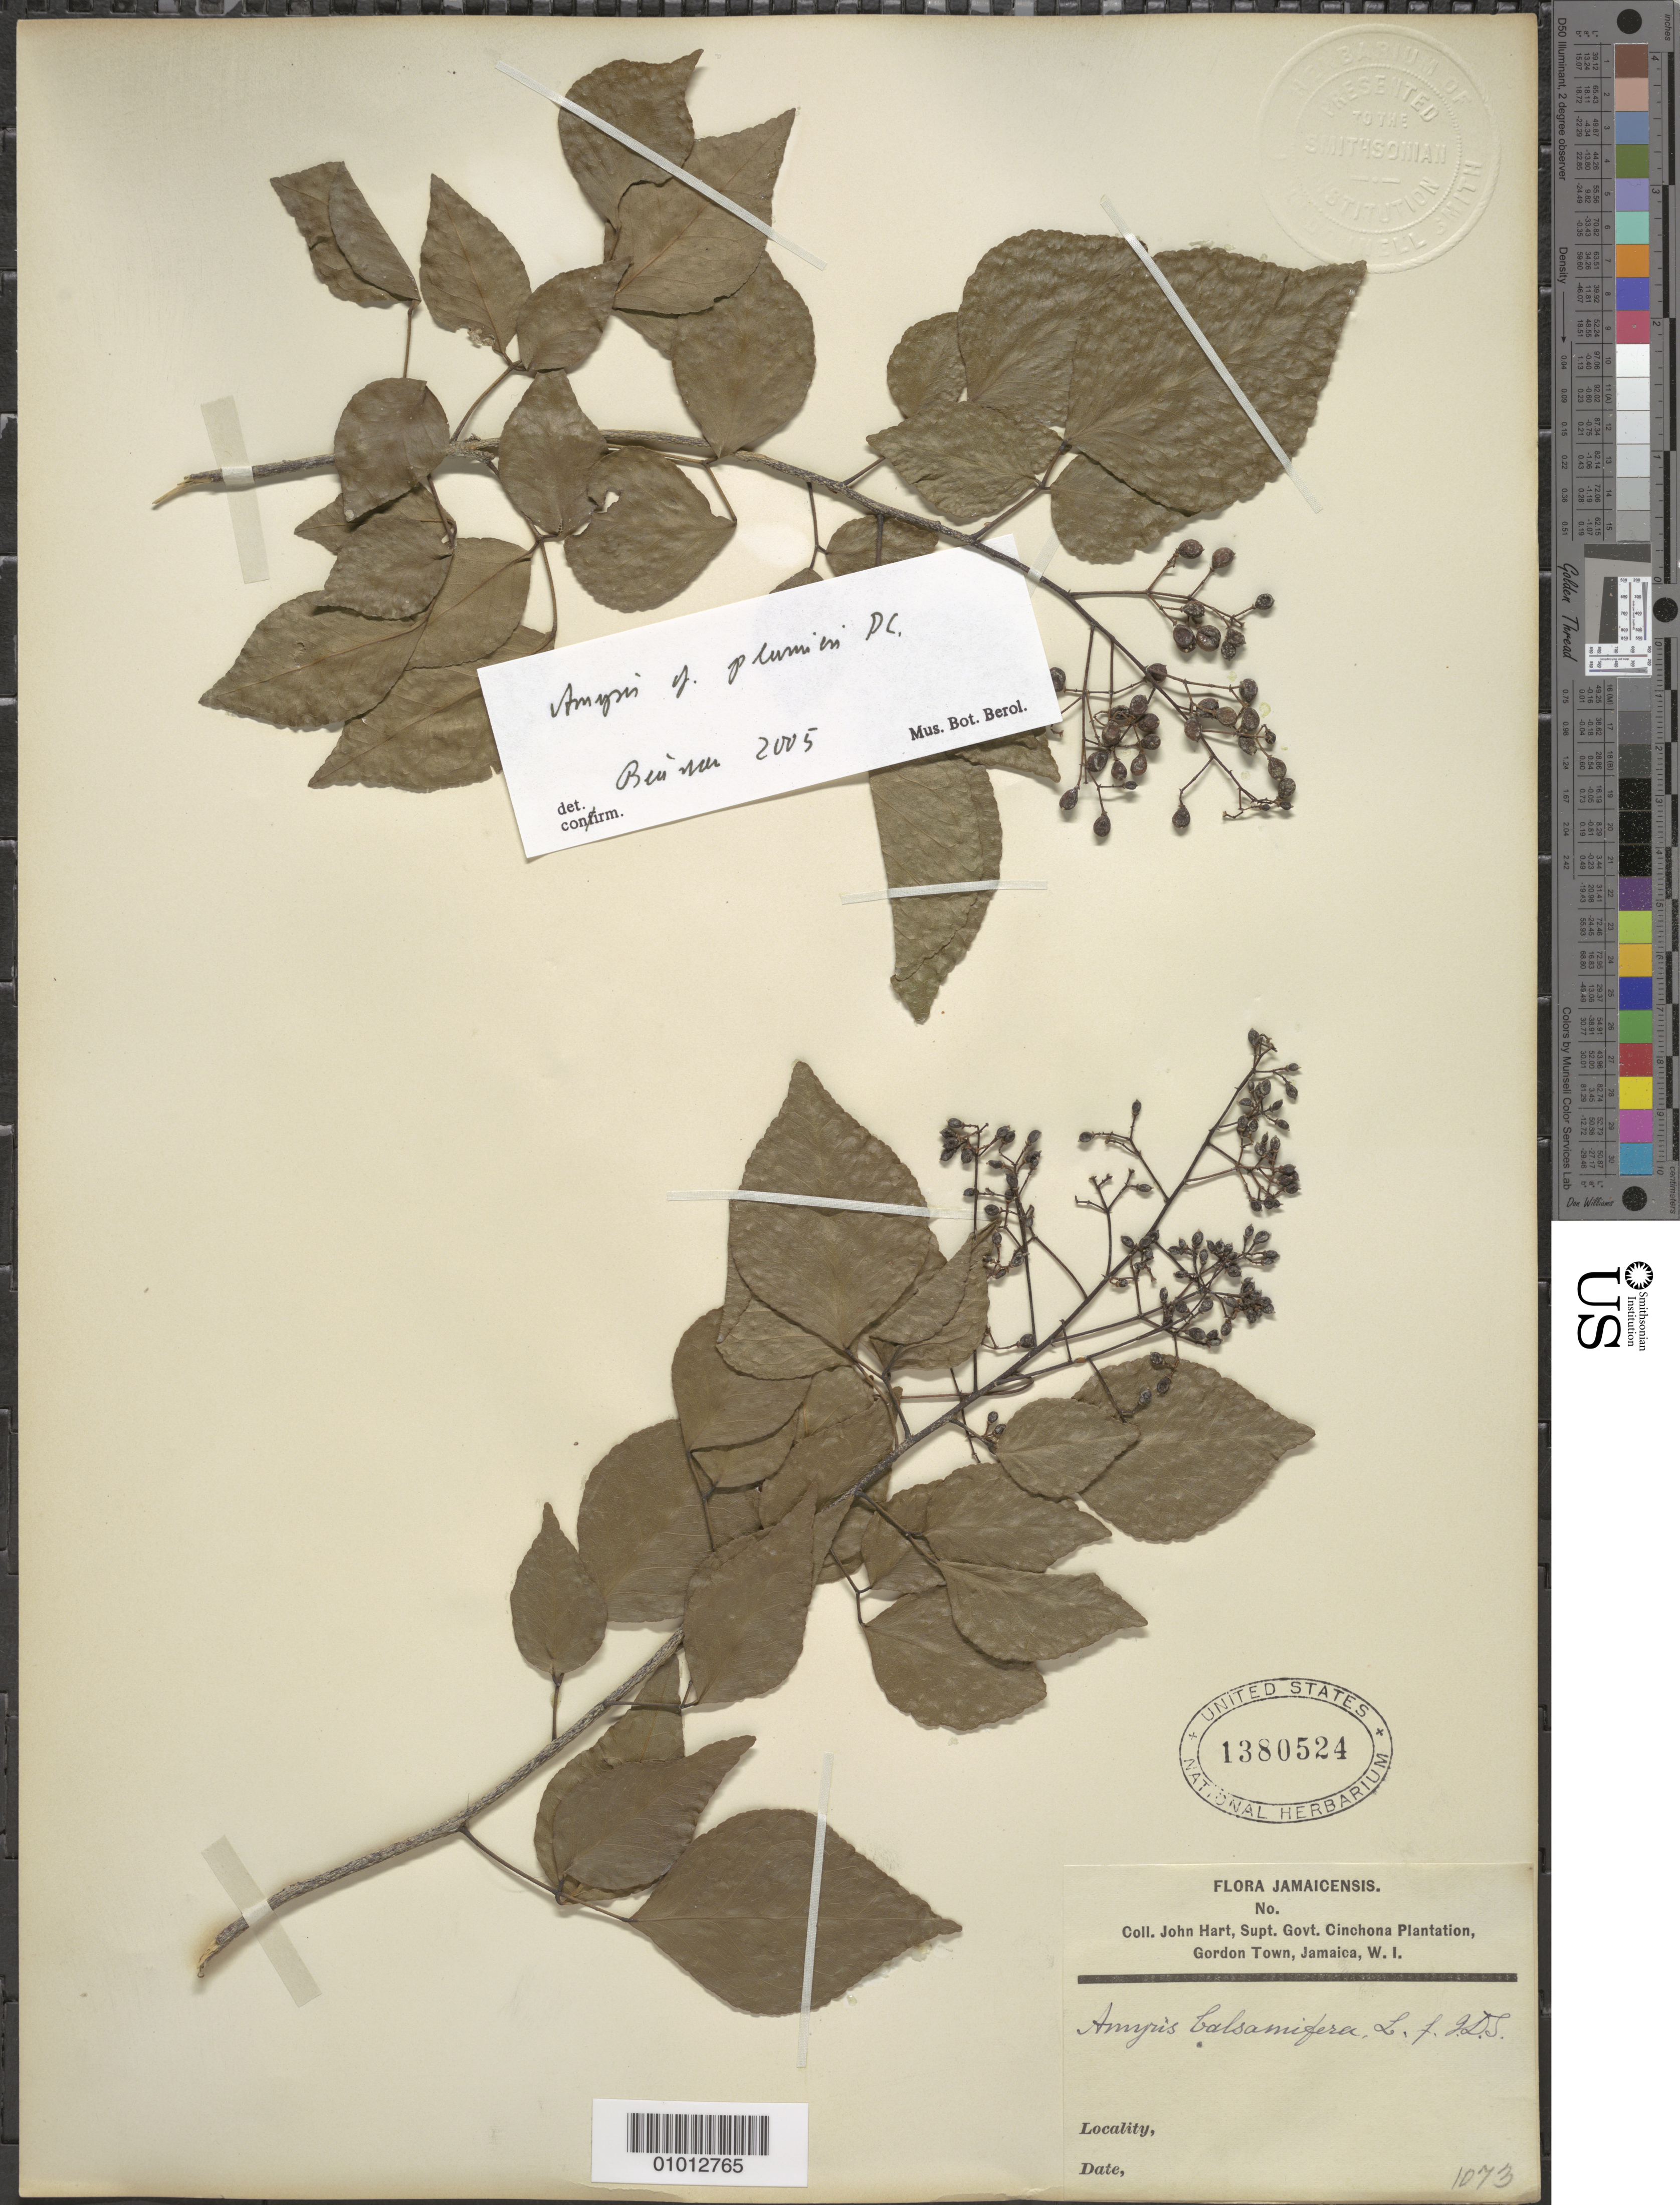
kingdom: Plantae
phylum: Tracheophyta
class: Magnoliopsida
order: Sapindales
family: Rutaceae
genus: Amyris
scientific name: Amyris plumieri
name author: DC.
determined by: Beurton, C.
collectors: J. Hart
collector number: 1073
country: Jamaica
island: Jamaica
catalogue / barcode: US 1380524